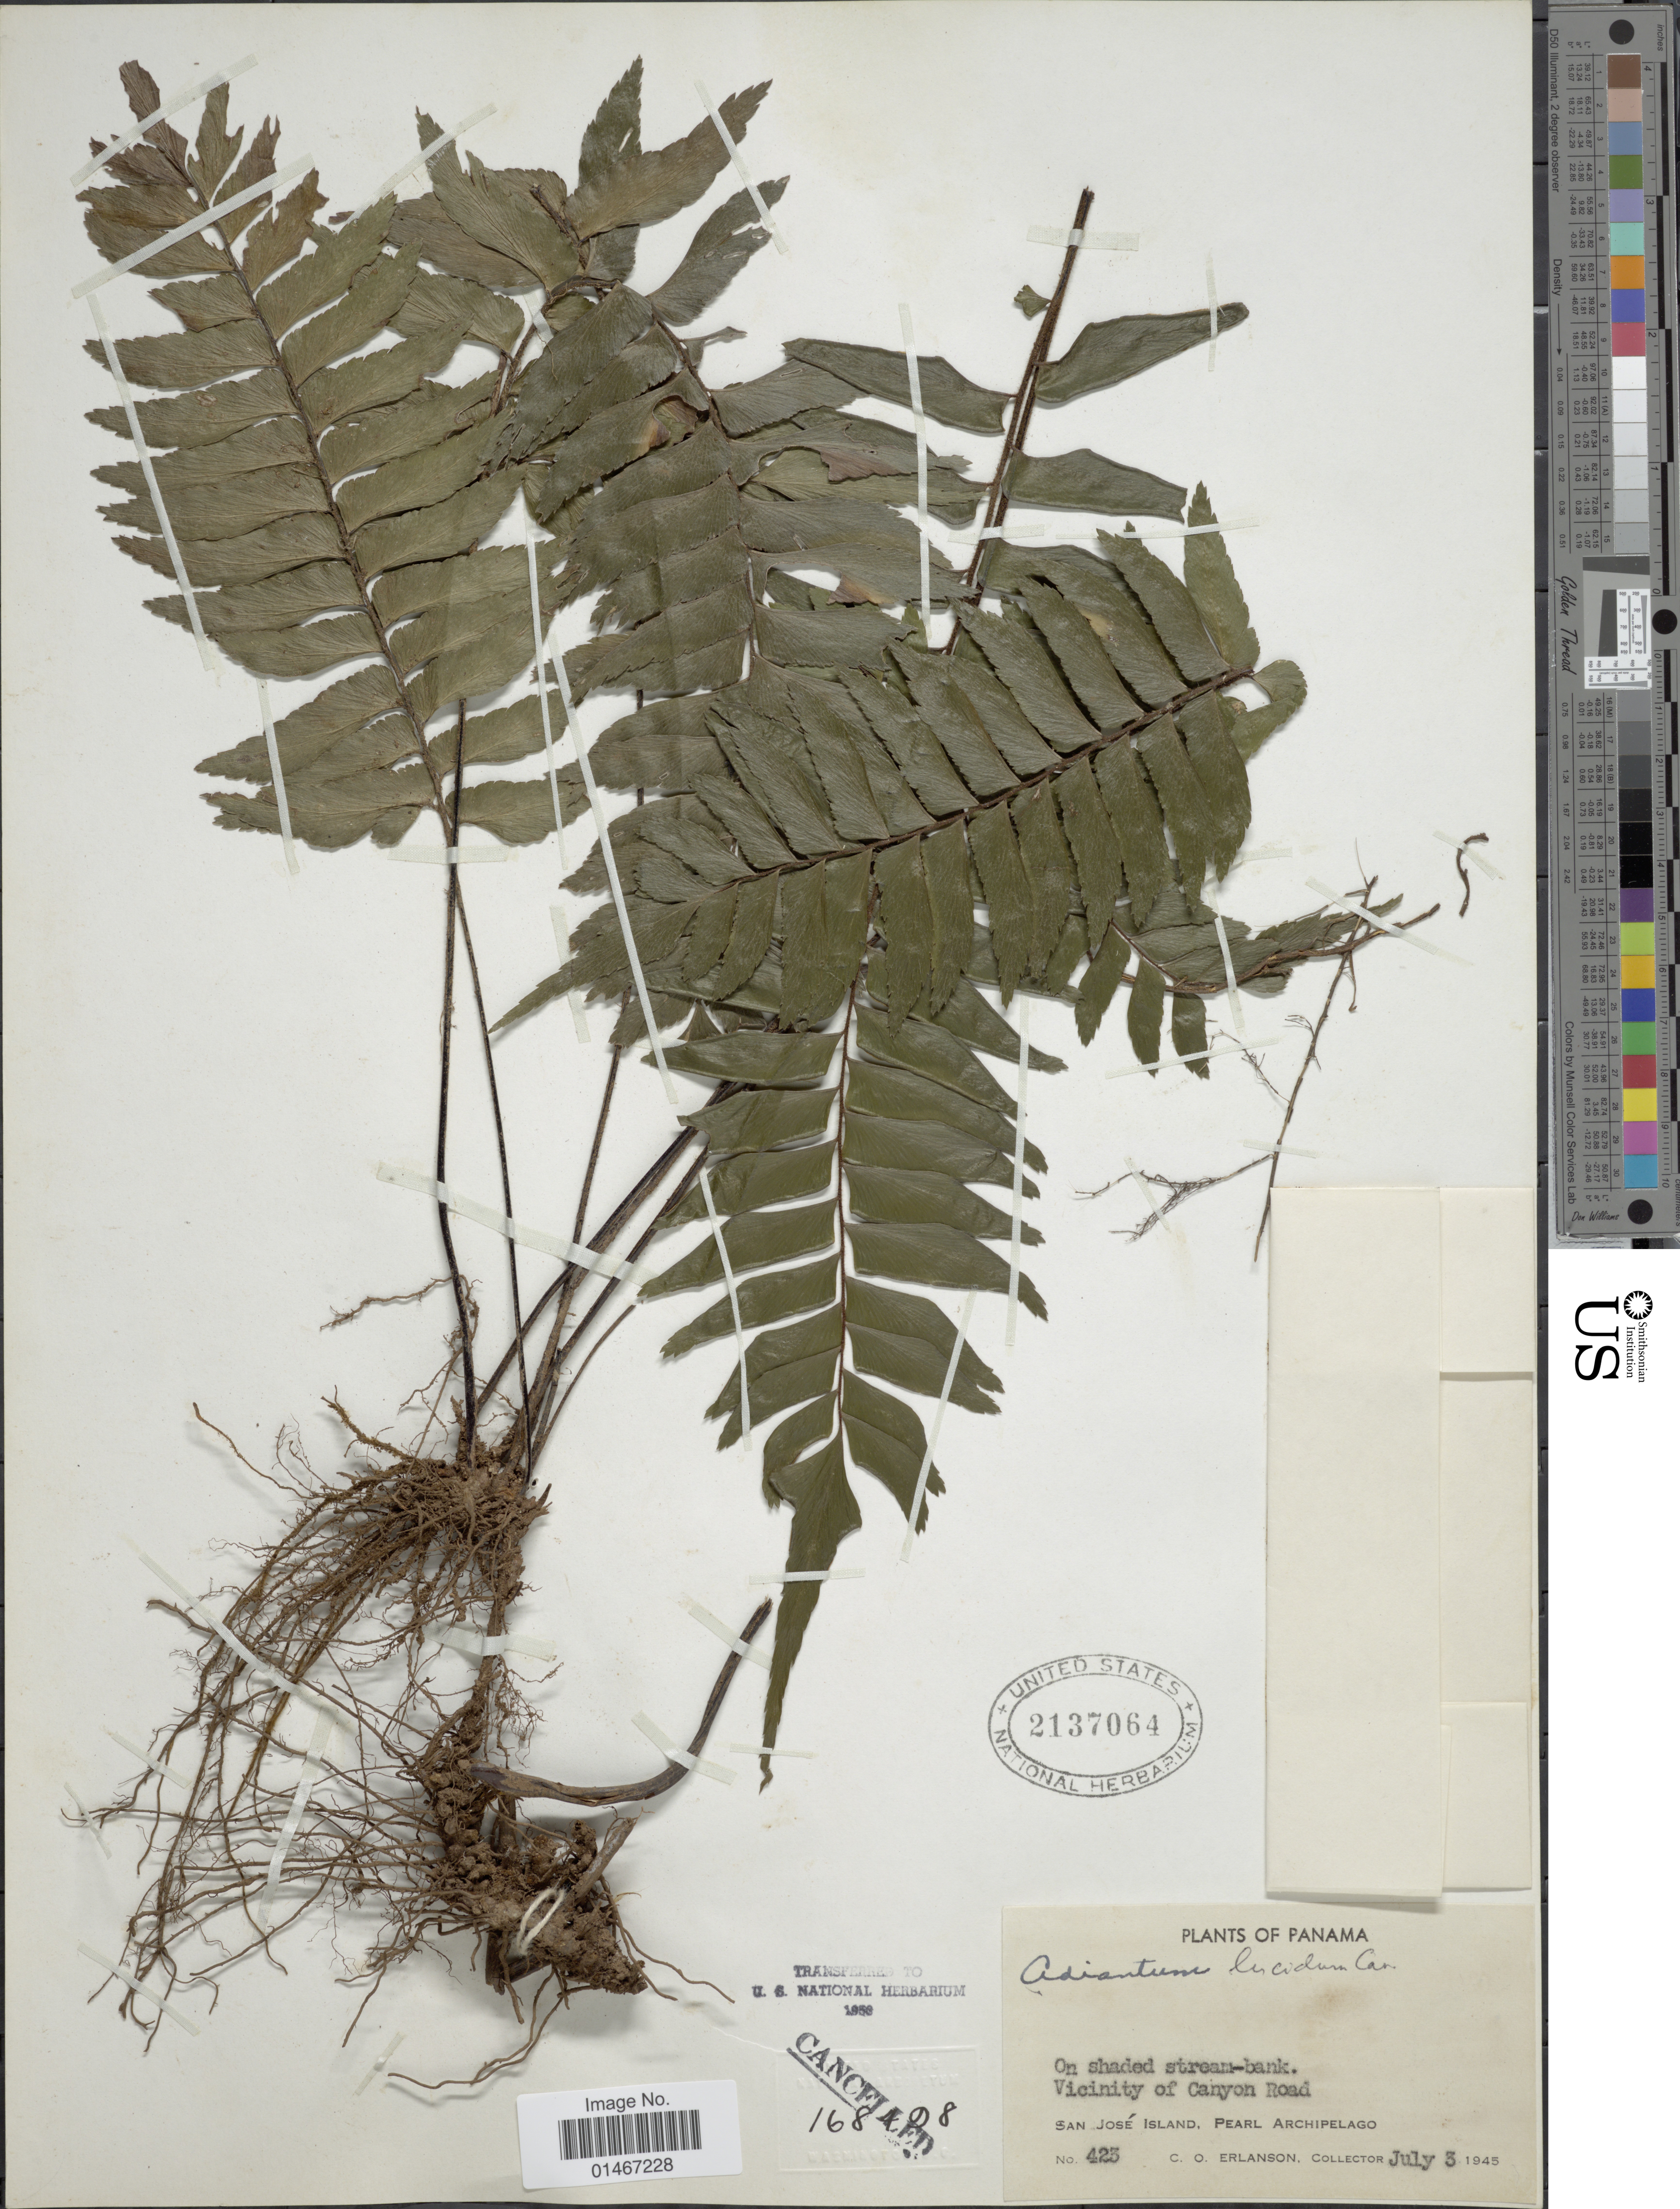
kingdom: Plantae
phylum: Tracheophyta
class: Polypodiopsida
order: Polypodiales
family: Pteridaceae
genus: Adiantum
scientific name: Adiantum lucidum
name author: (Cav.) Sw.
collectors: C. O. Erlanson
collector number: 423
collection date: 1945-07-03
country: Panama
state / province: Panamá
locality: Vicinity of Canyon Road. San Jose Island, Pearl Archipelago.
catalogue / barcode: US 2137064